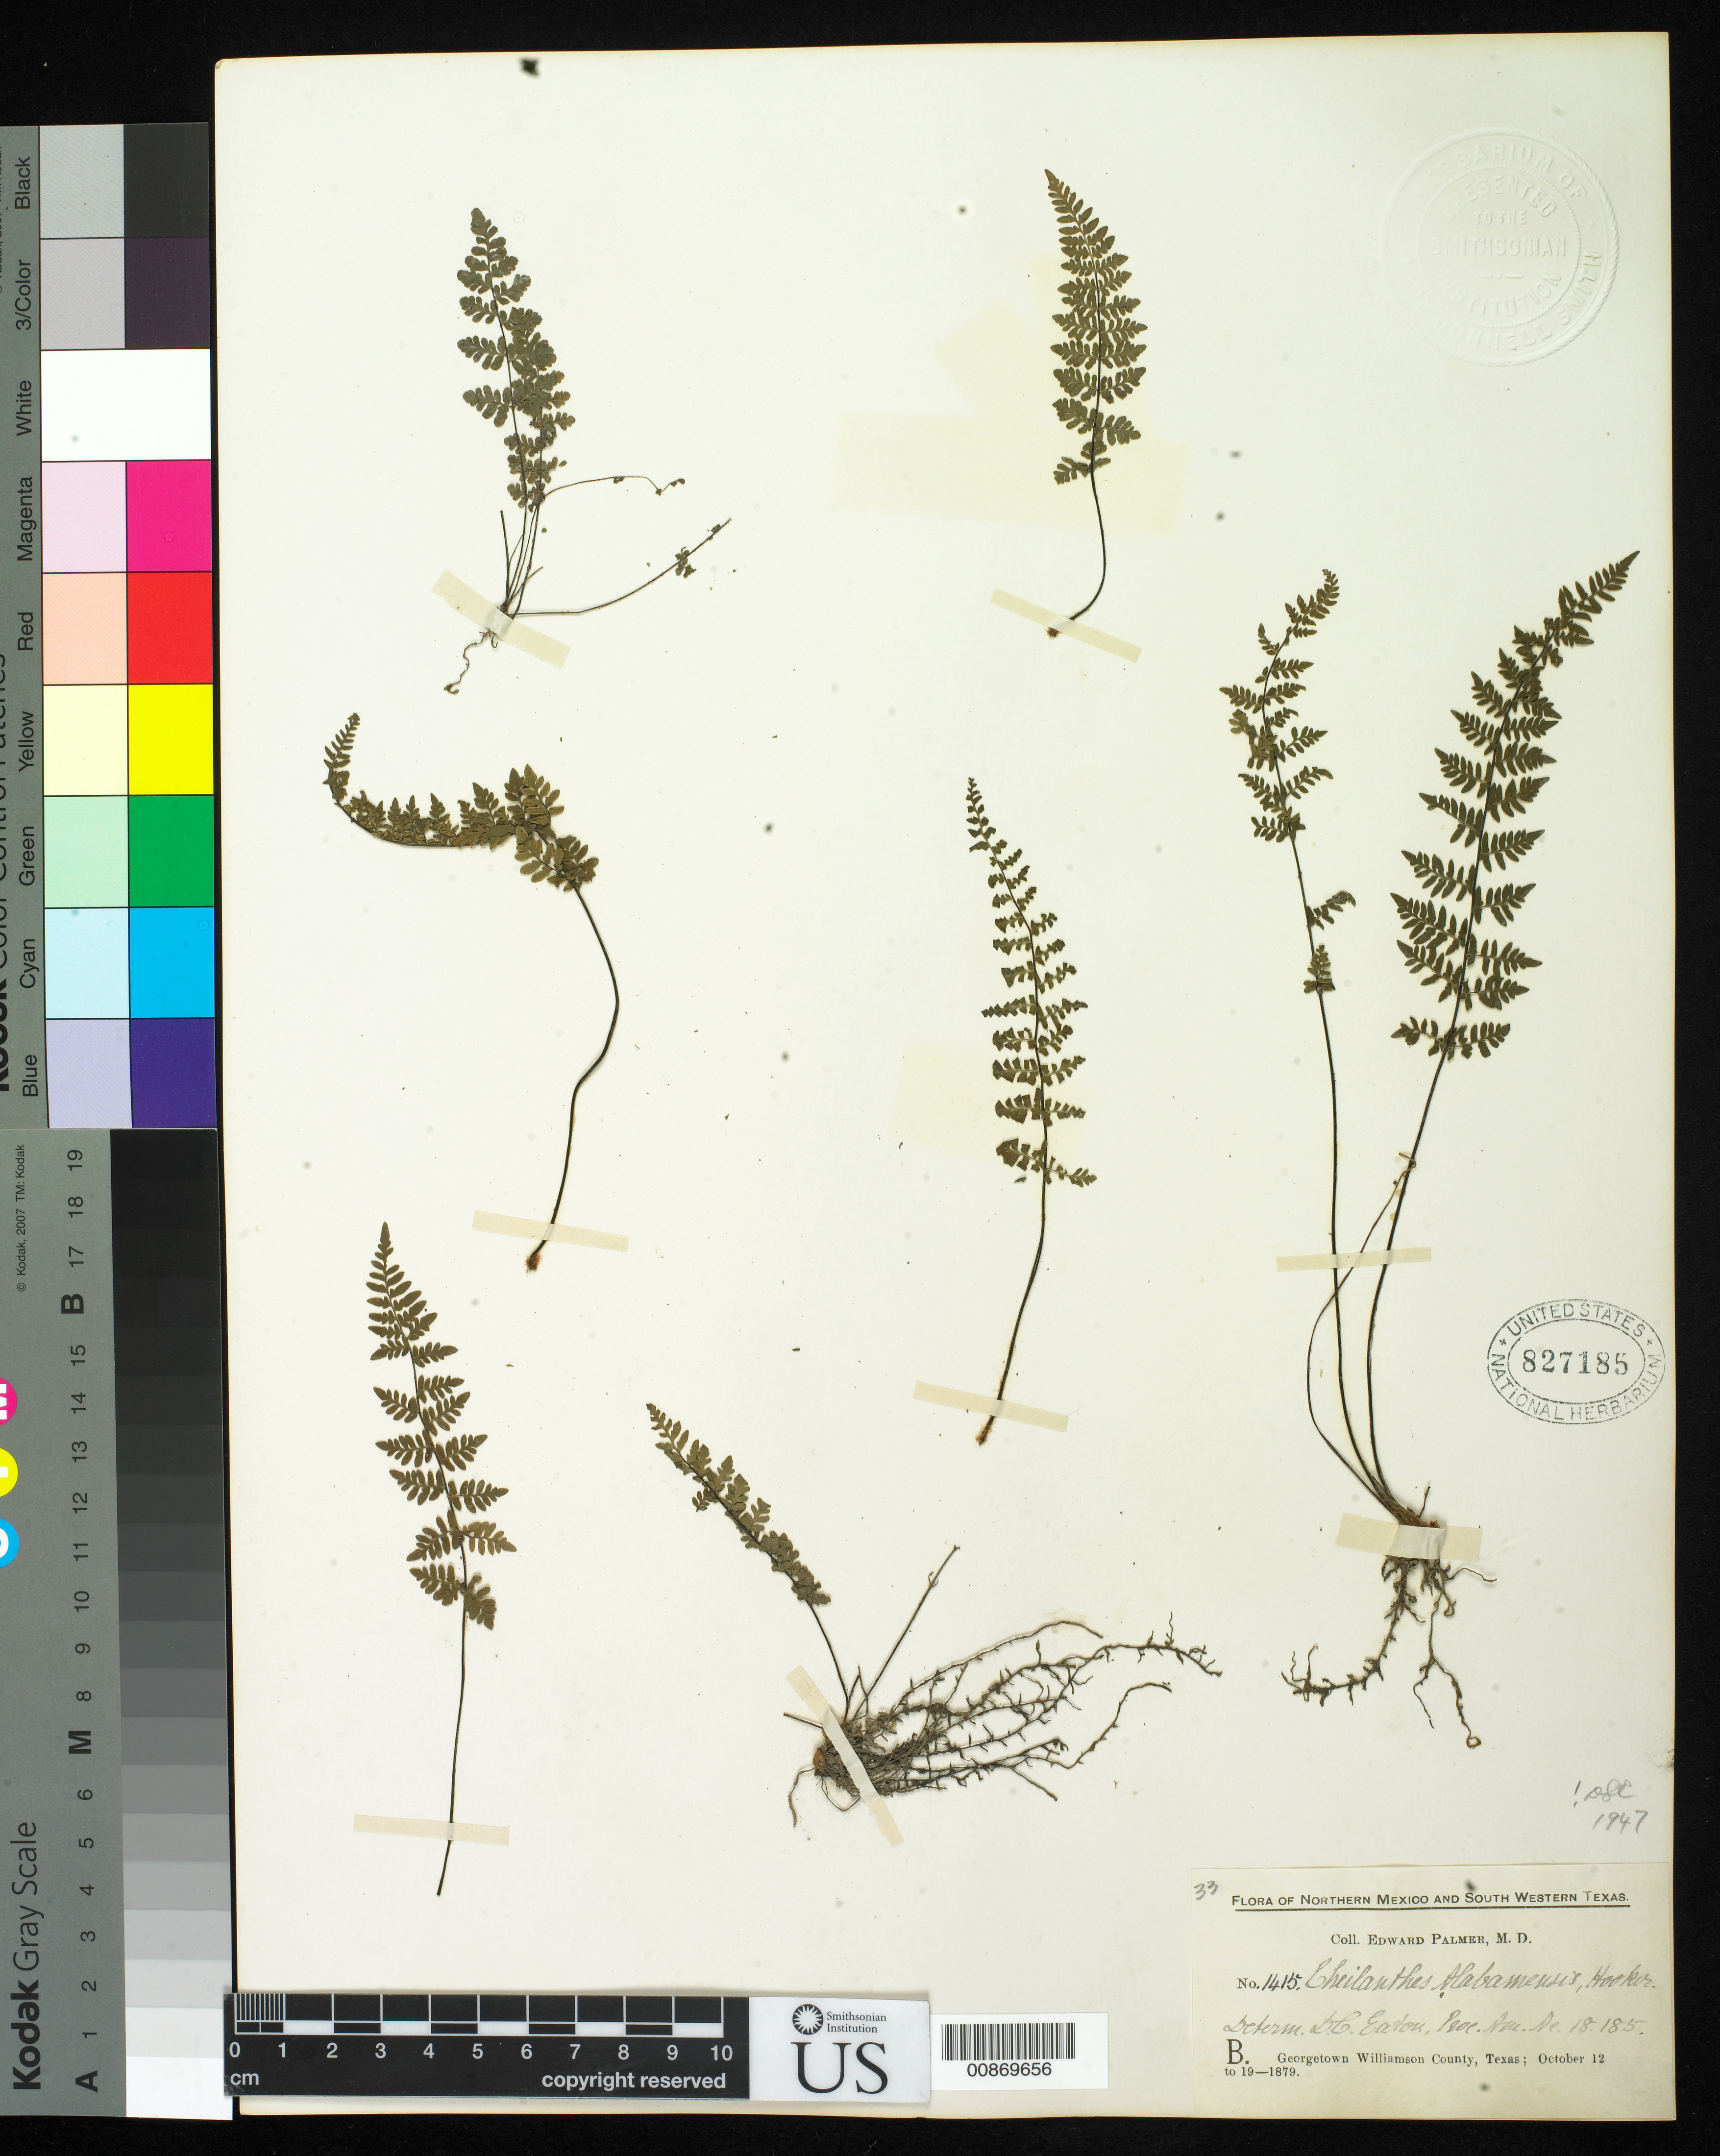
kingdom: Plantae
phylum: Tracheophyta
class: Polypodiopsida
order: Polypodiales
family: Pteridaceae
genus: Myriopteris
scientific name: Myriopteris alabamensis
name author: (Buckley) Grusz & Windham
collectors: E. Palmer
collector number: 1415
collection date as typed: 12 Oct 1879 to 19 Oct 1879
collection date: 1879-10-12/1879-10-19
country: United States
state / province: Texas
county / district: Williamson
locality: B. Georgetown, Williamson County, Texas.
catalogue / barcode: US 827185